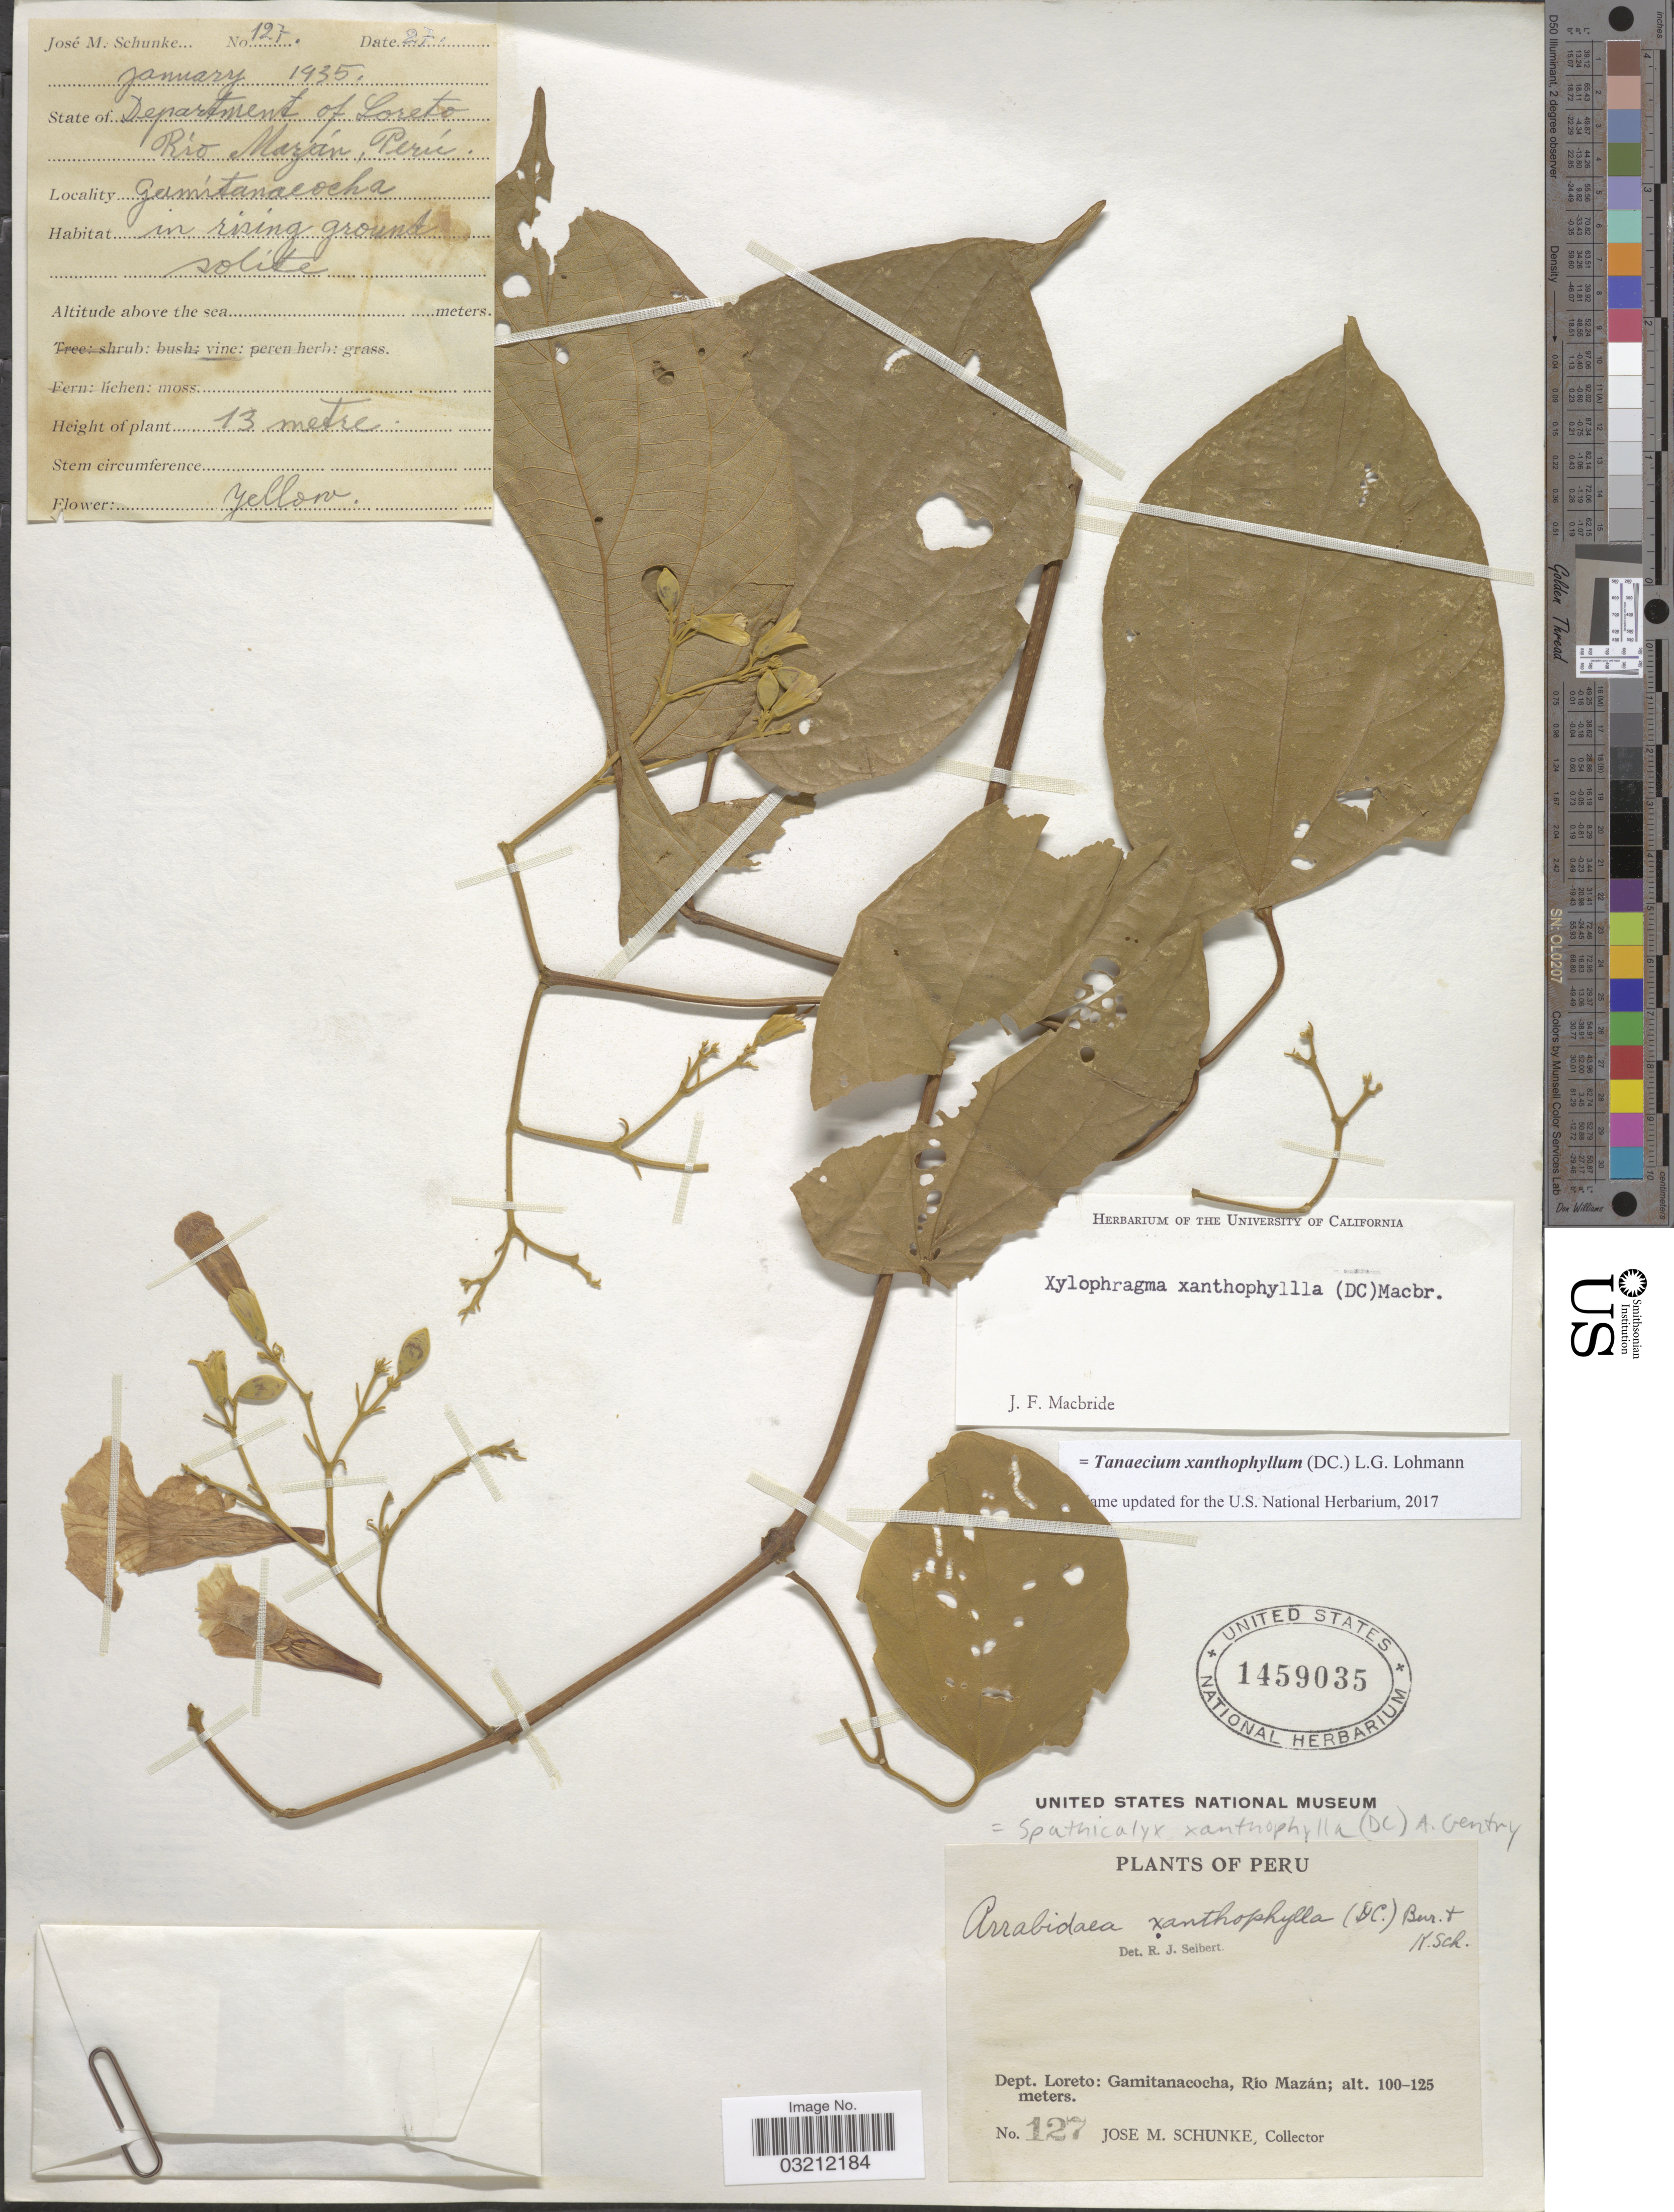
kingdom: Plantae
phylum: Tracheophyta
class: Magnoliopsida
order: Lamiales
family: Bignoniaceae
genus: Tanaecium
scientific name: Tanaecium xanthophyllum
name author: (DC.) L.G. Lohmann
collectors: J. M. Schunke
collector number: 127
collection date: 1935-01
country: Peru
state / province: Loreto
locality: Dept. Loreto: Gamitanacocha, Rio Mazán.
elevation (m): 100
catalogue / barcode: US 1459035